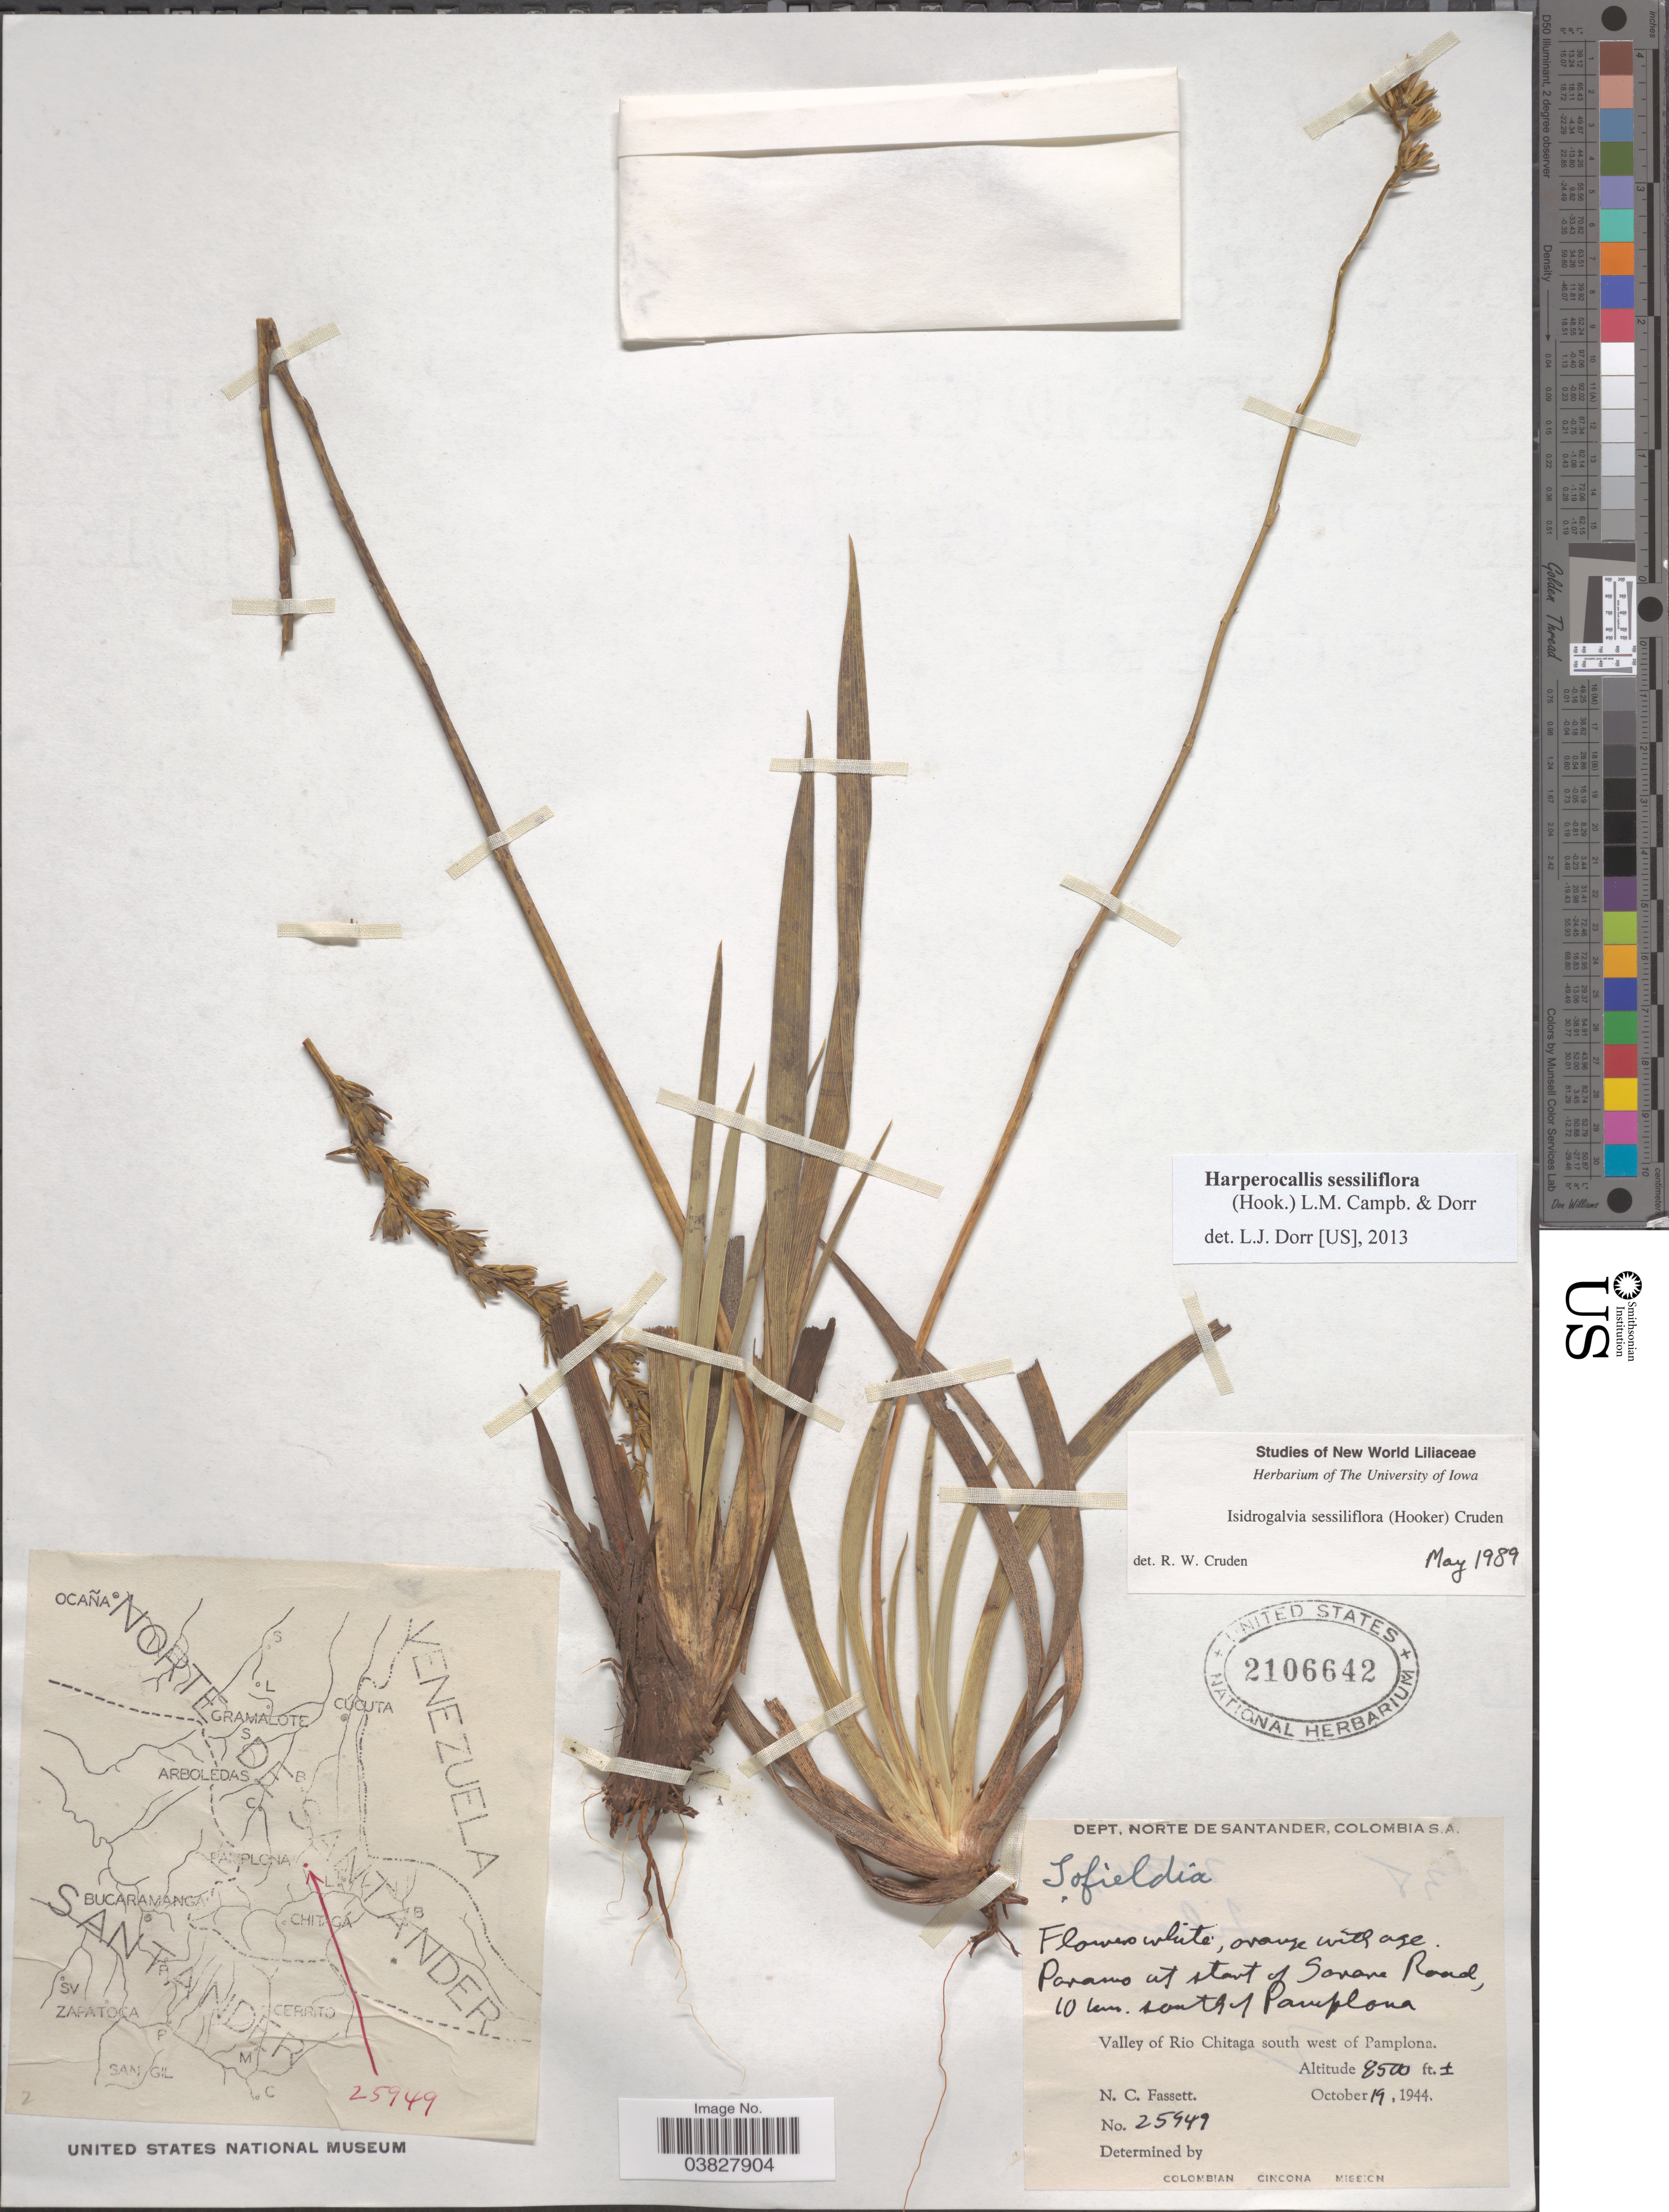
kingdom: Plantae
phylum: Tracheophyta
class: Liliopsida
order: Alismatales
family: Tofieldiaceae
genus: Harperocallis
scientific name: Harperocallis sessiliflora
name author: (Hook.) L.M. Campb. & Dorr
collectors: N. C. Fassett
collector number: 25949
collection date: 1944-10-19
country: Colombia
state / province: Norte de Santander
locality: Dept. Norte de Santander. Paramo at start of Sarare Road, 10 km. south of Pamplona. Valley of Rio Chitaga south west of Pamplona.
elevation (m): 2591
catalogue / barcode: US 2106642